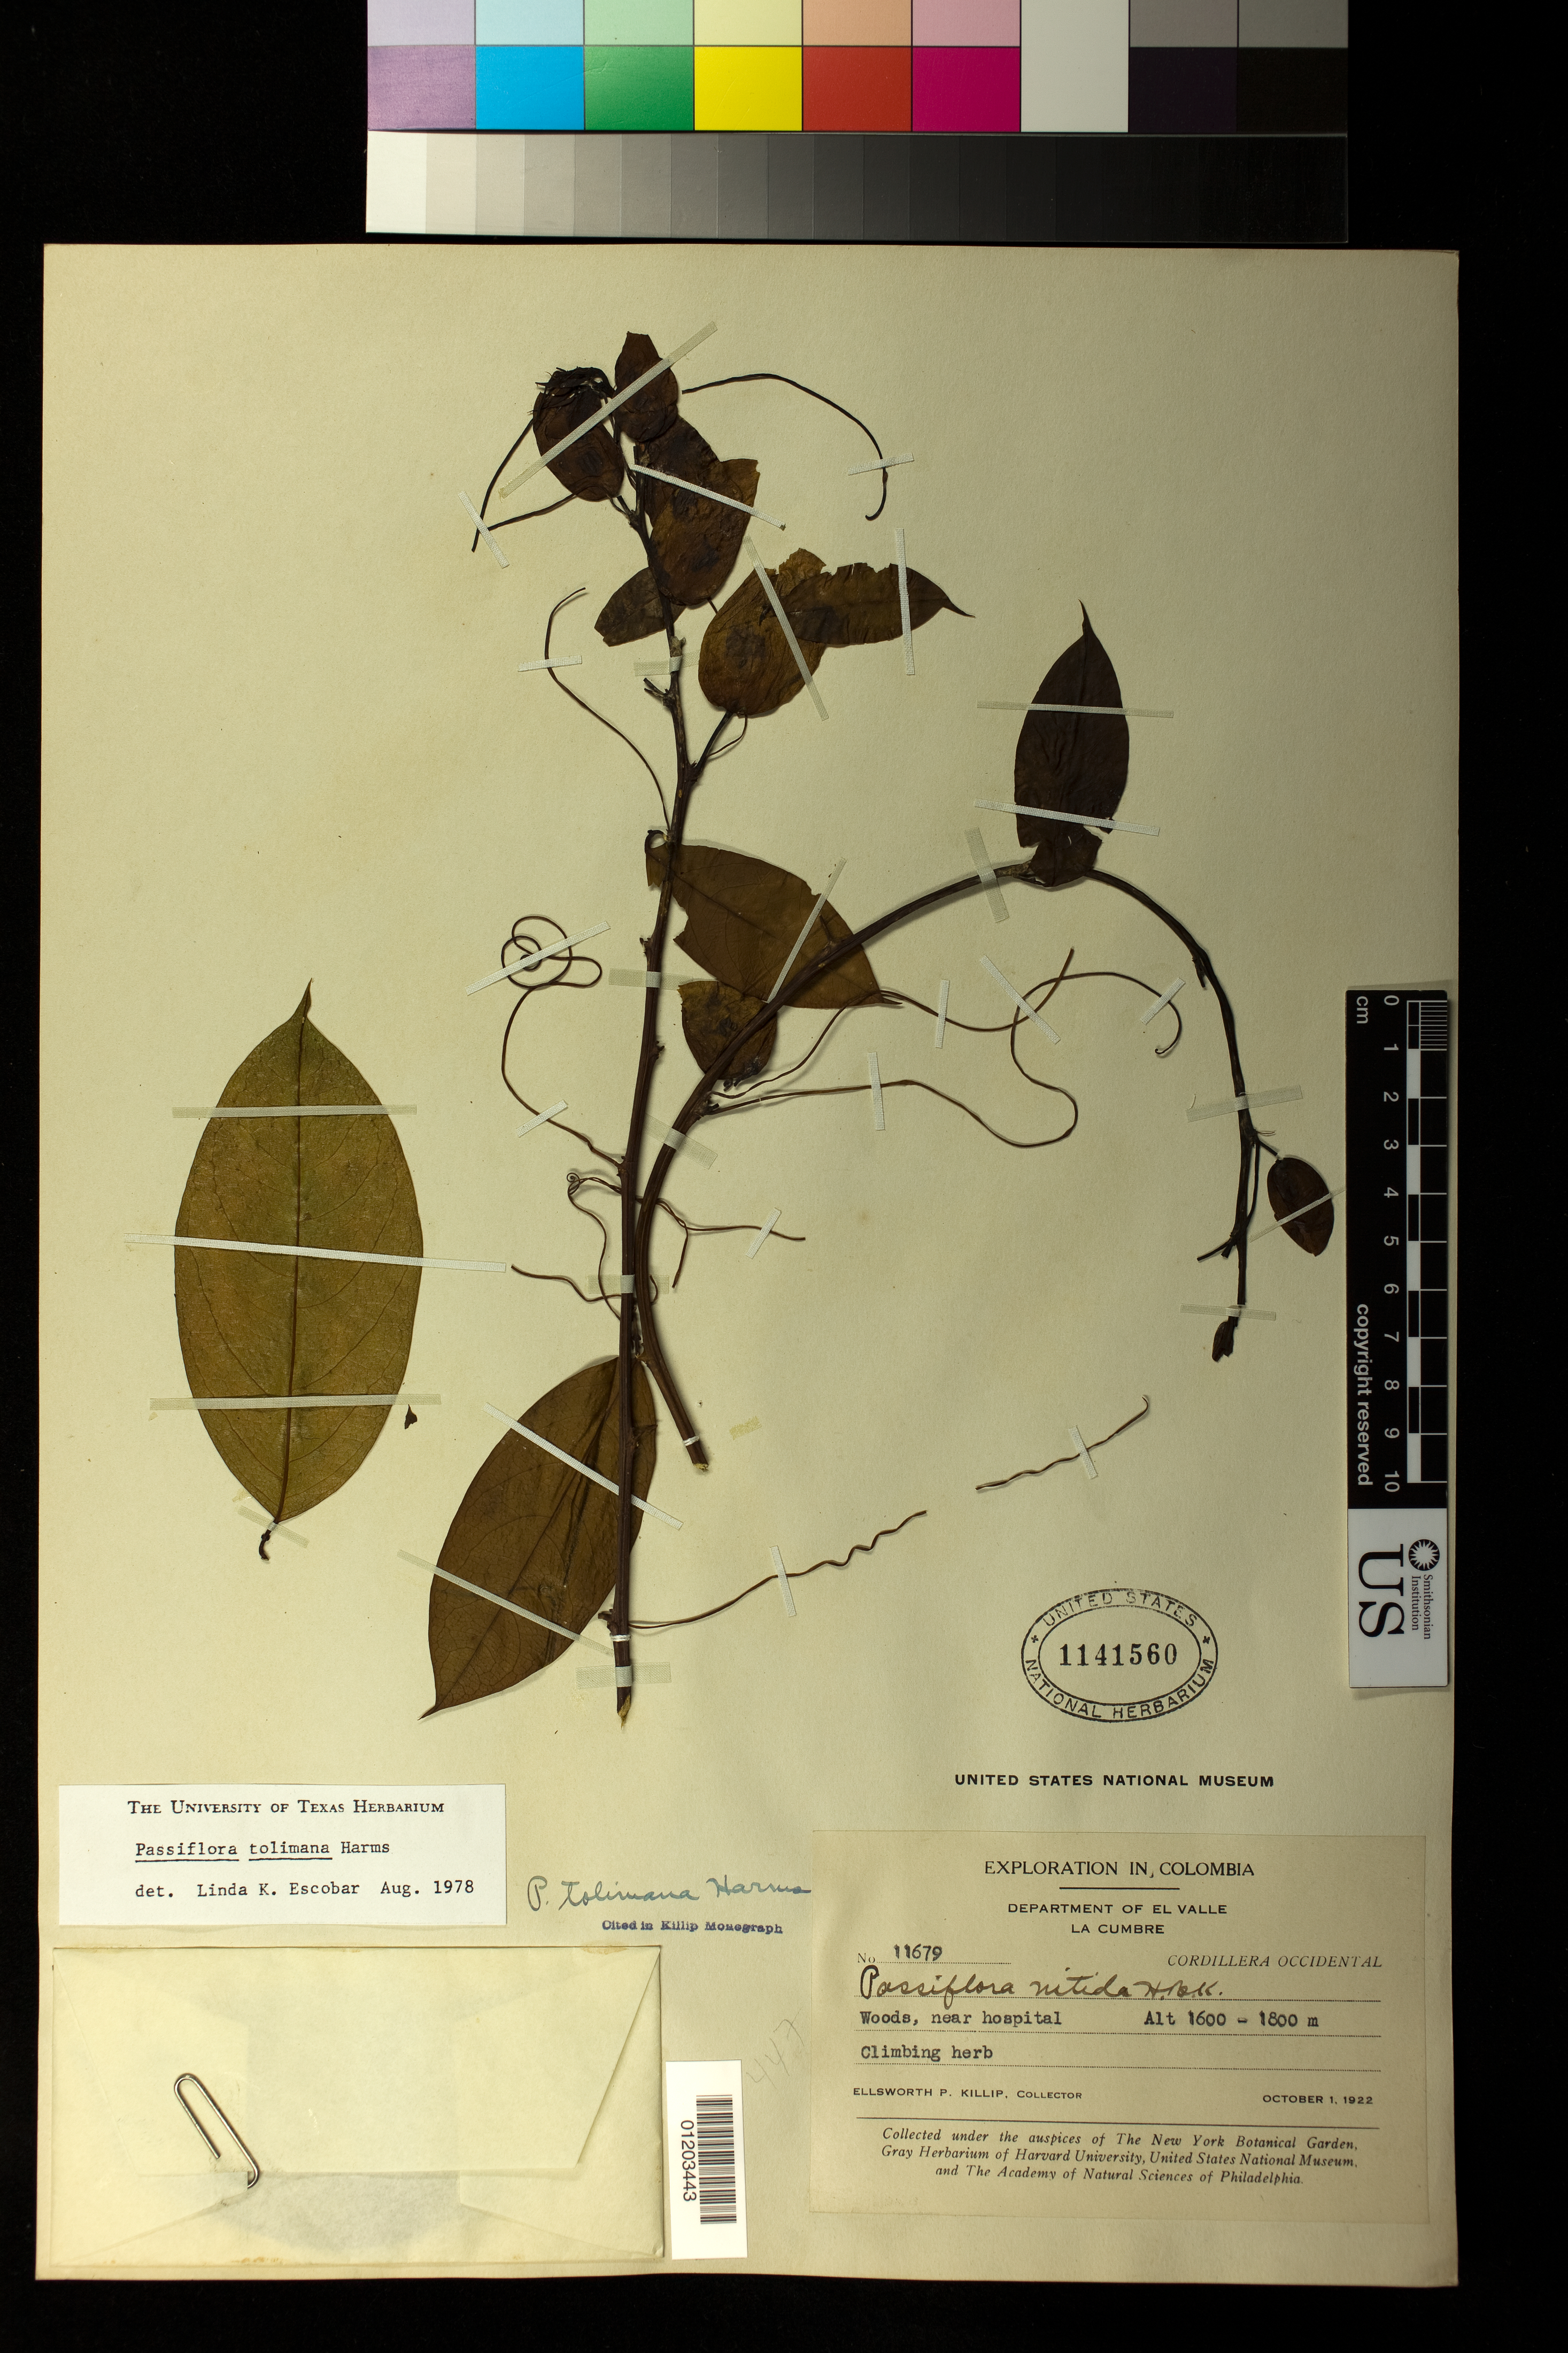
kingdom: Plantae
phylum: Tracheophyta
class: Magnoliopsida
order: Malpighiales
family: Passifloraceae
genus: Passiflora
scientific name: Passiflora tolimana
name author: Harms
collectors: E. P. Killip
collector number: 11679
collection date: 1922-10-01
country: Colombia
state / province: Valle del Cauca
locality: La Cumbre.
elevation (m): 1600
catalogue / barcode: US 1141560